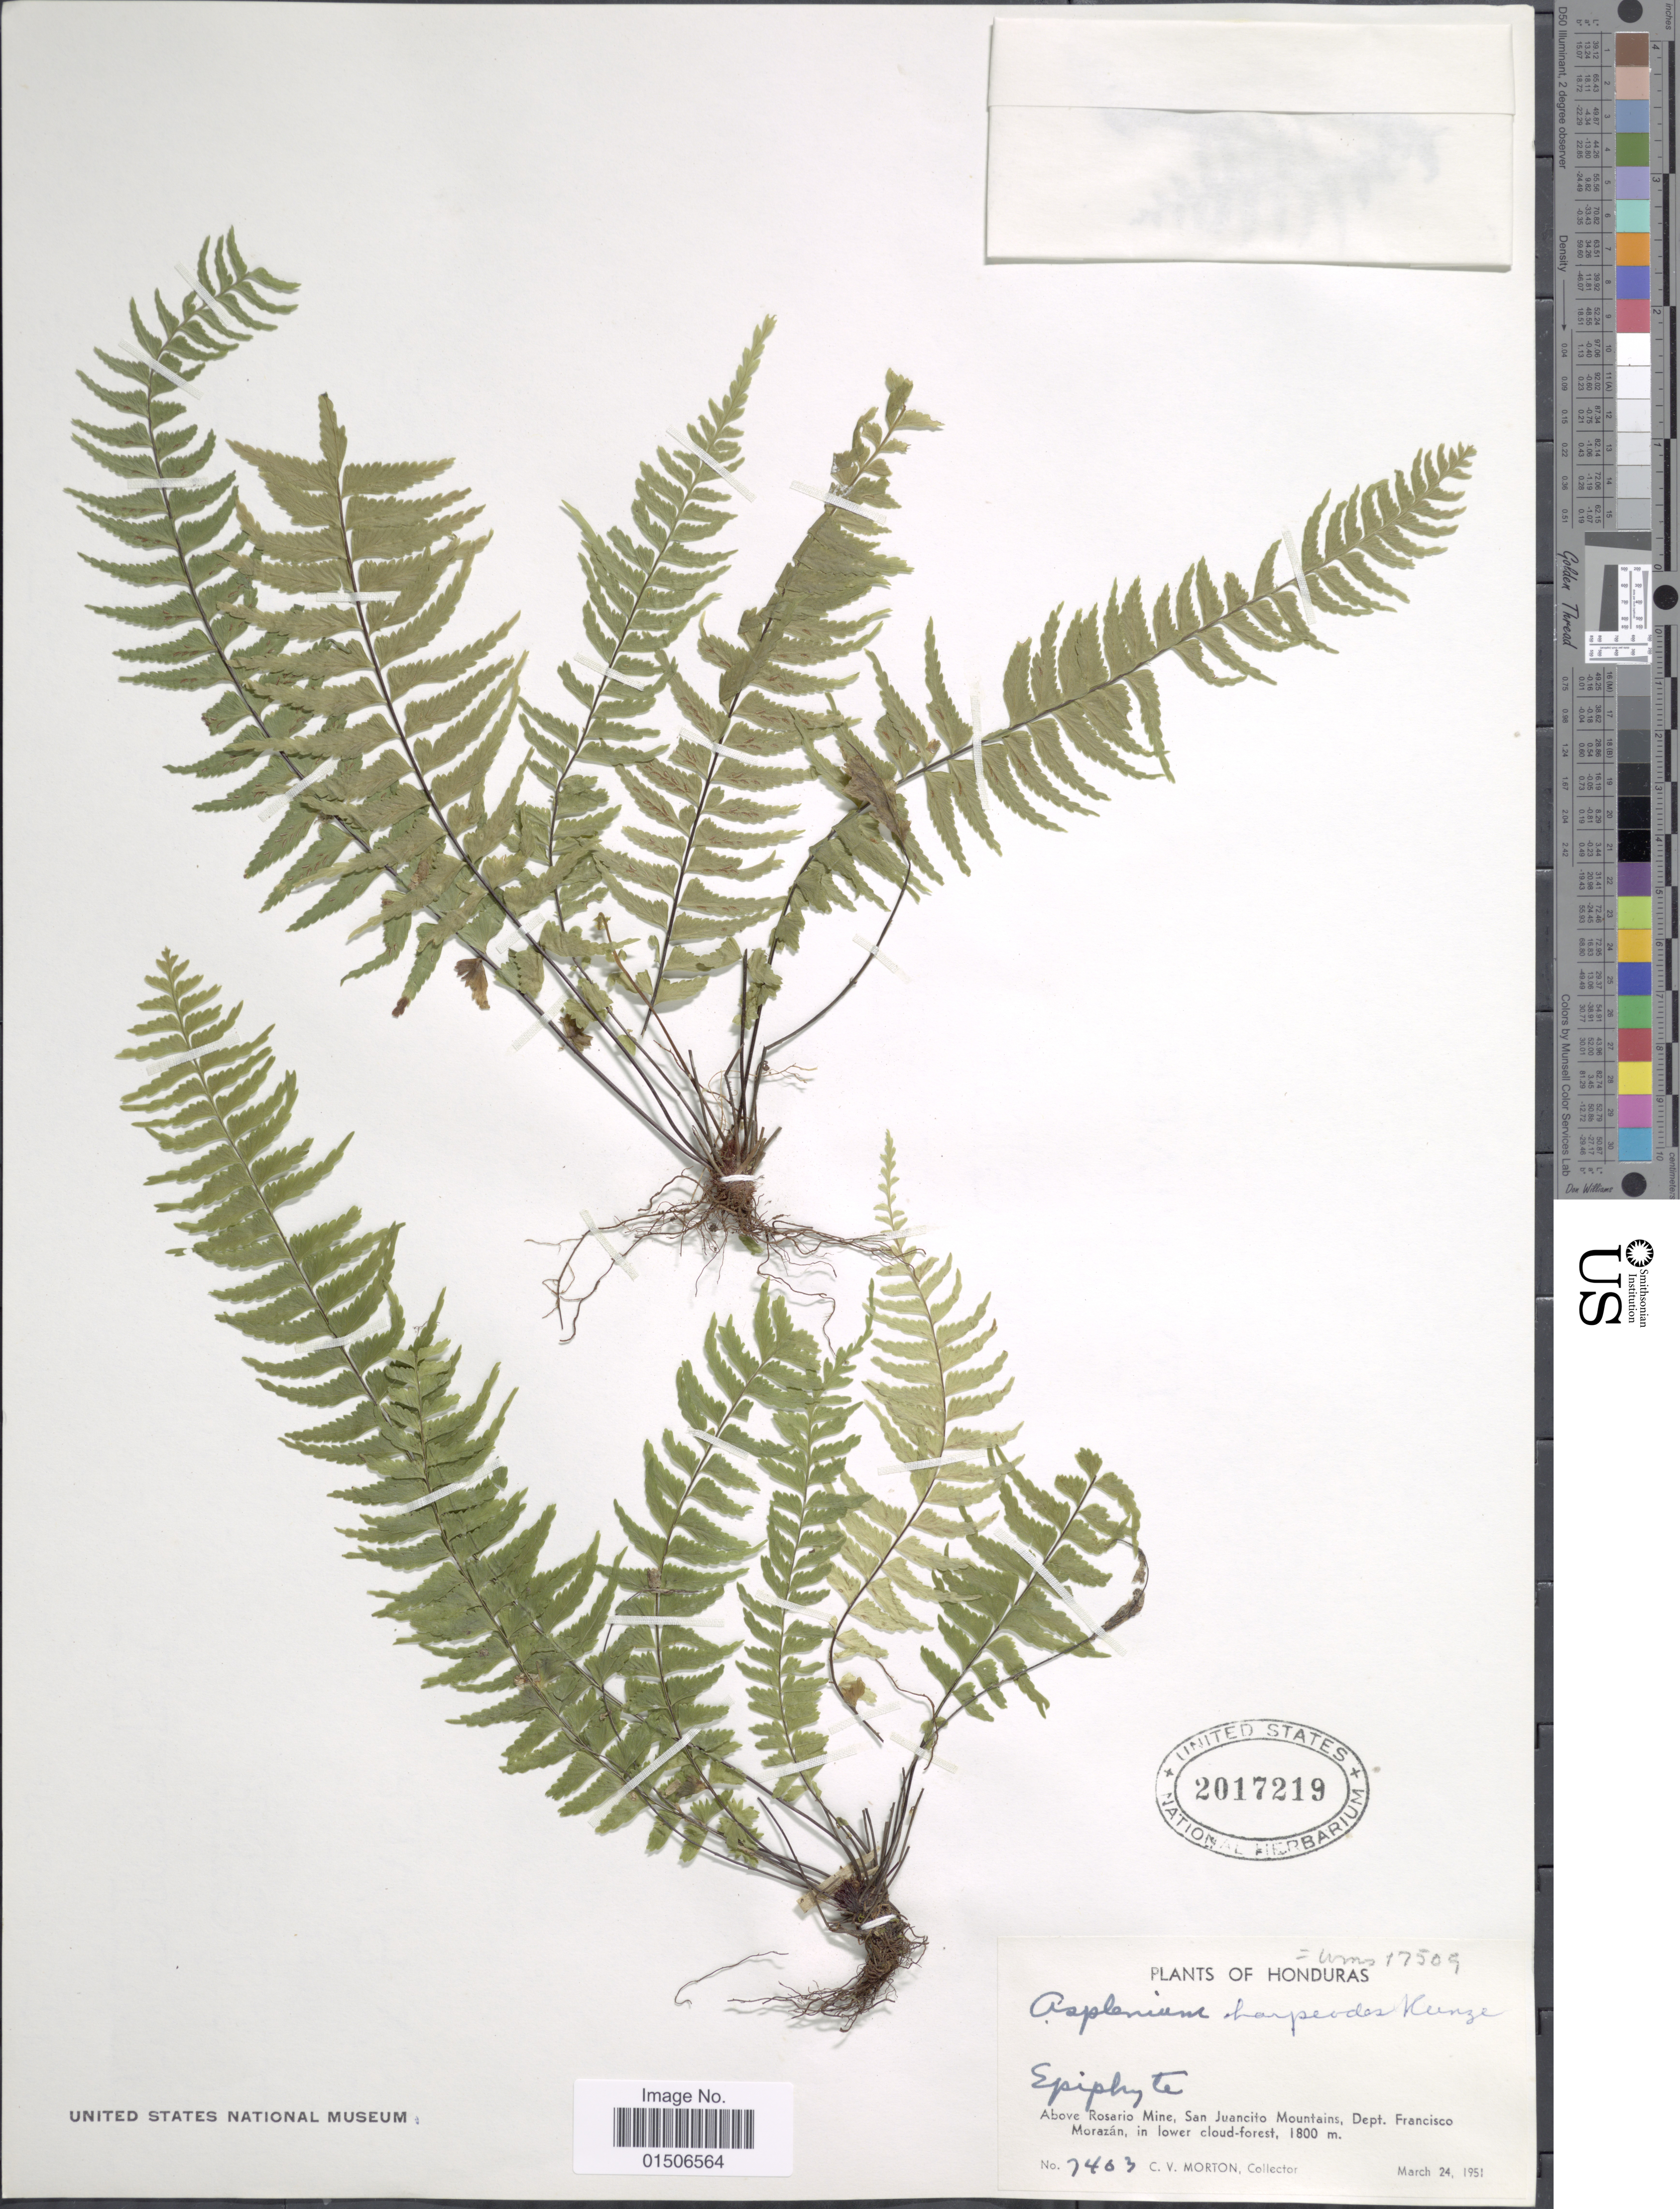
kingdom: Plantae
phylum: Tracheophyta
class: Polypodiopsida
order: Polypodiales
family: Aspleniaceae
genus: Asplenium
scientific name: Asplenium harpeodes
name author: Kunze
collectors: C. V. Morton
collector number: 7403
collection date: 1951-03-24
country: Honduras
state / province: Fco. Morazán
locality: Above Rosario Mine, San Juancito Mountains, Dept. Francisco Morazán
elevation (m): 1800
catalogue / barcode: US 2017219